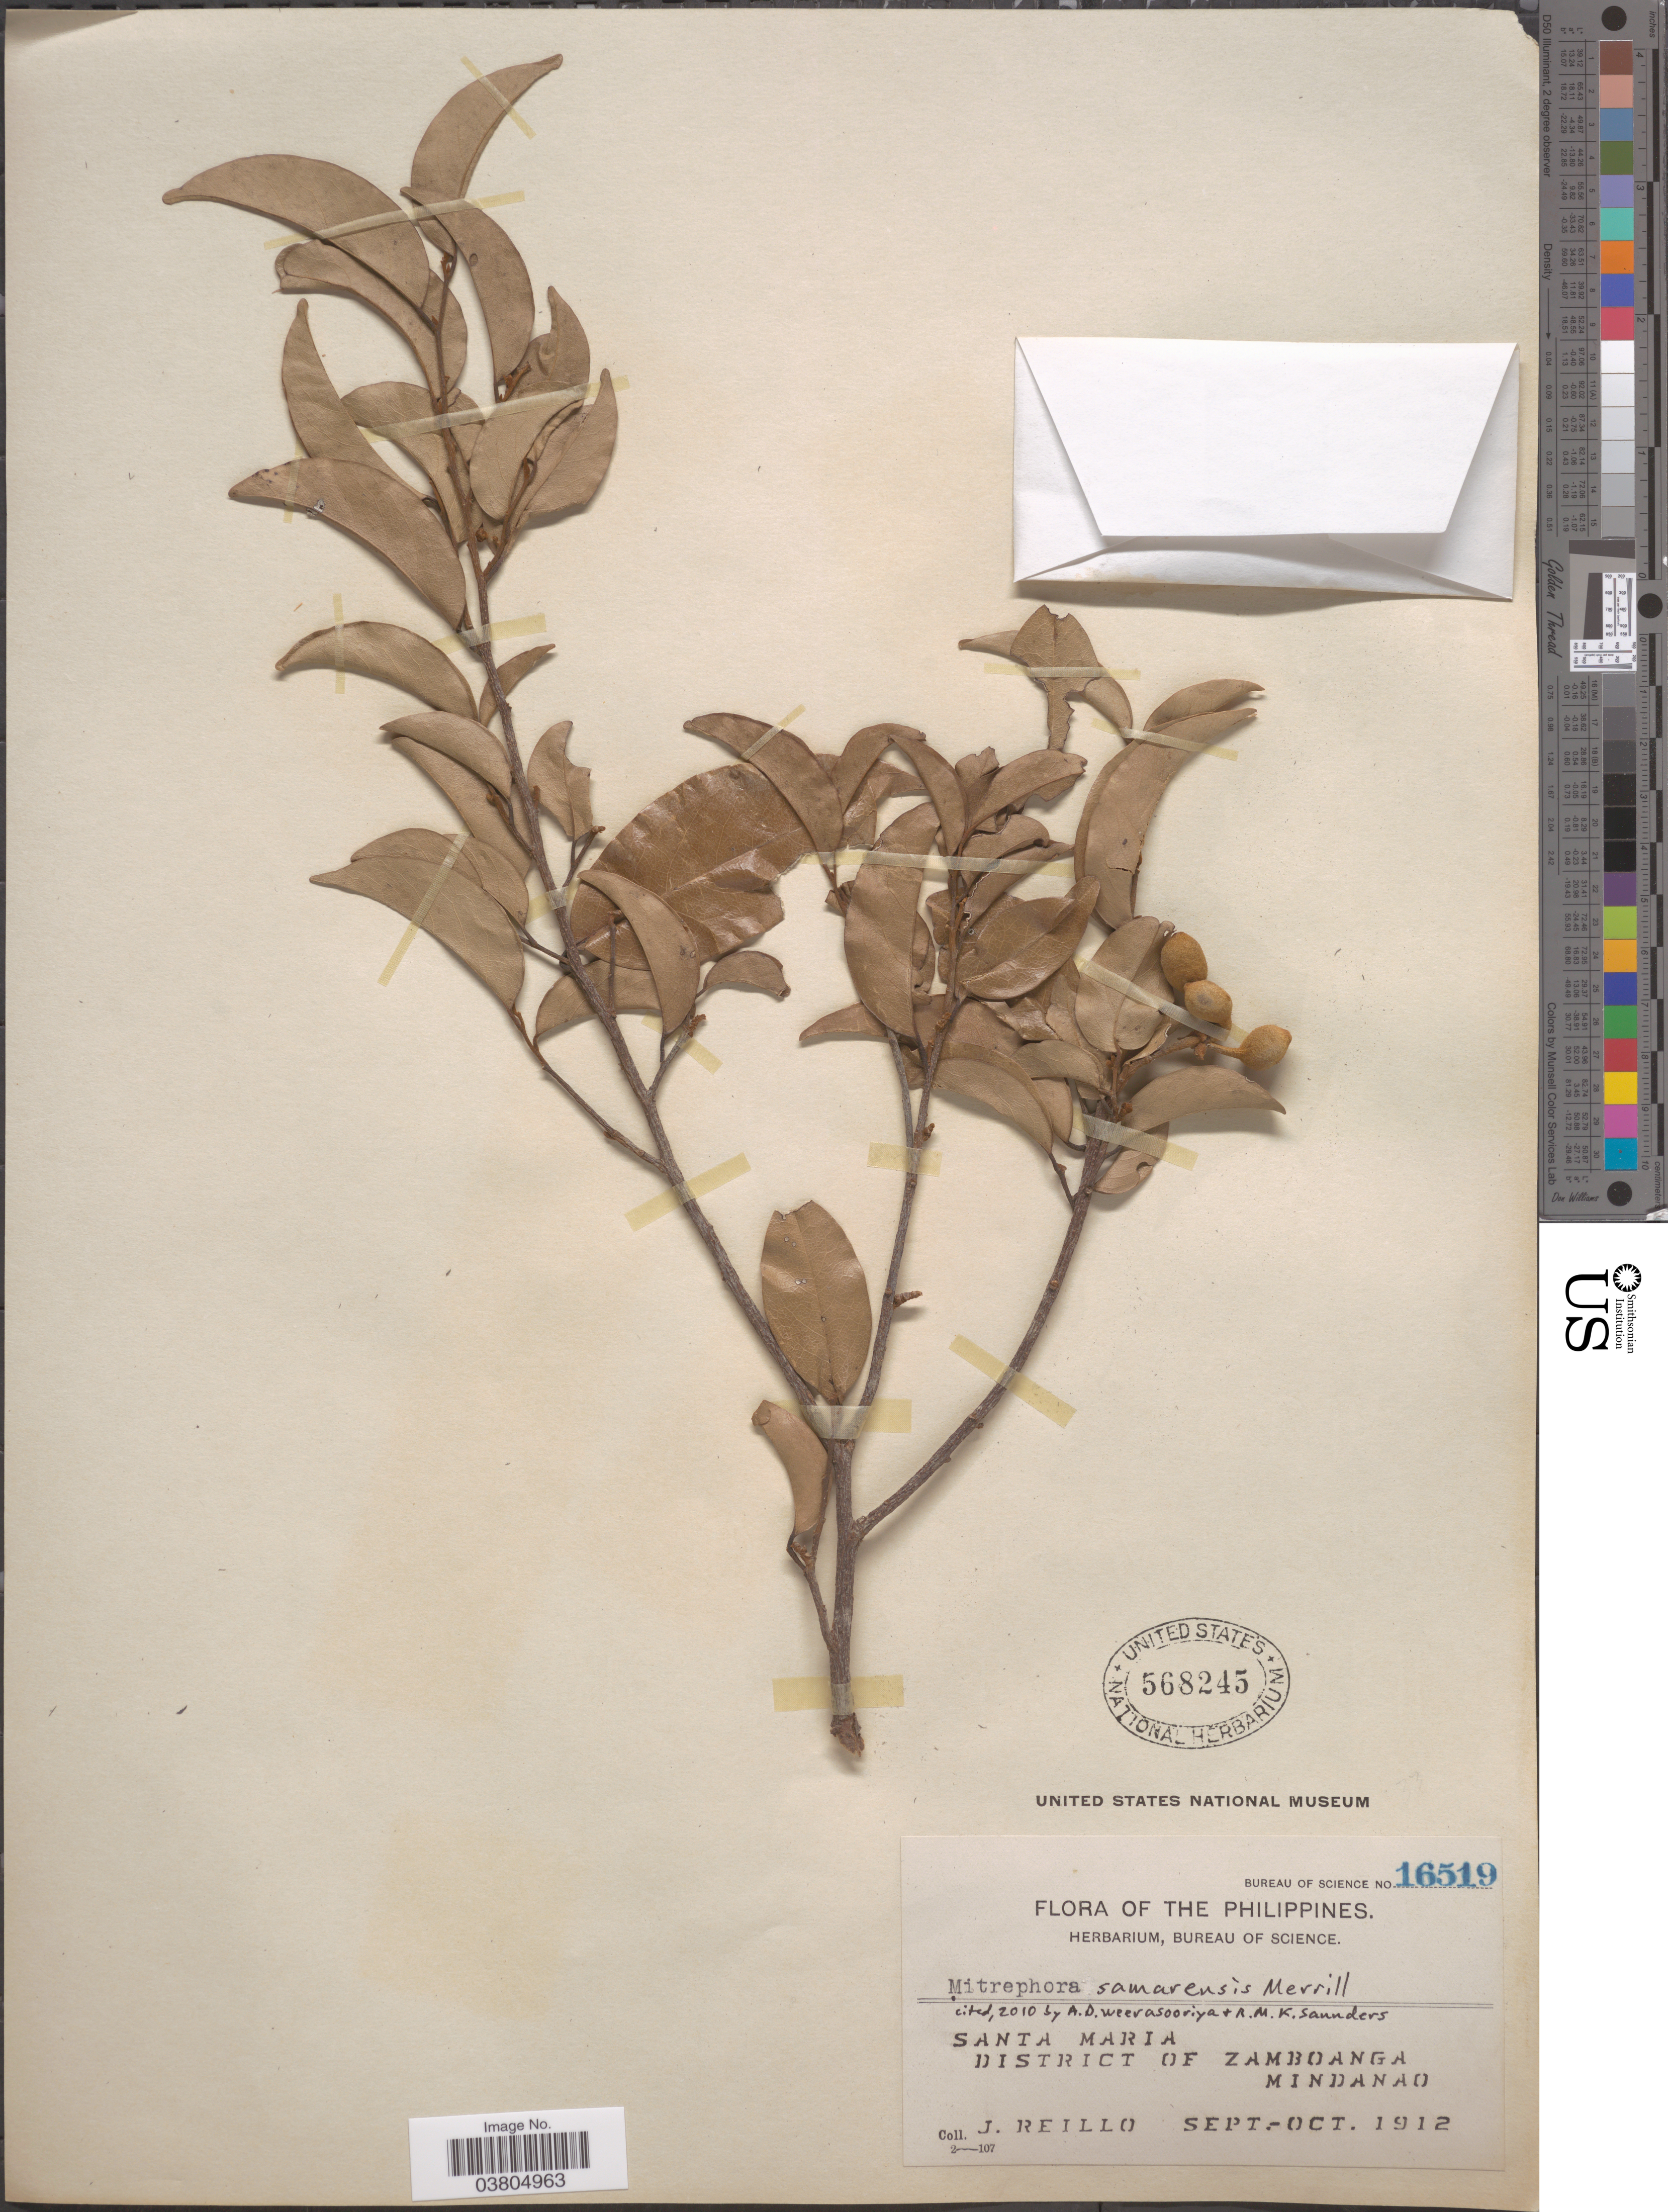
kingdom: Plantae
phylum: Tracheophyta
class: Magnoliopsida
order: Magnoliales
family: Annonaceae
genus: Mitrephora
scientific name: Mitrephora samarensis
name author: Merr.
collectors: J. Reillo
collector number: Bureau of Science 16519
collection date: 1912-09/1912-10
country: Philippines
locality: Santa Maria. District of Zamboanga. Mindanao.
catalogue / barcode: US 568245